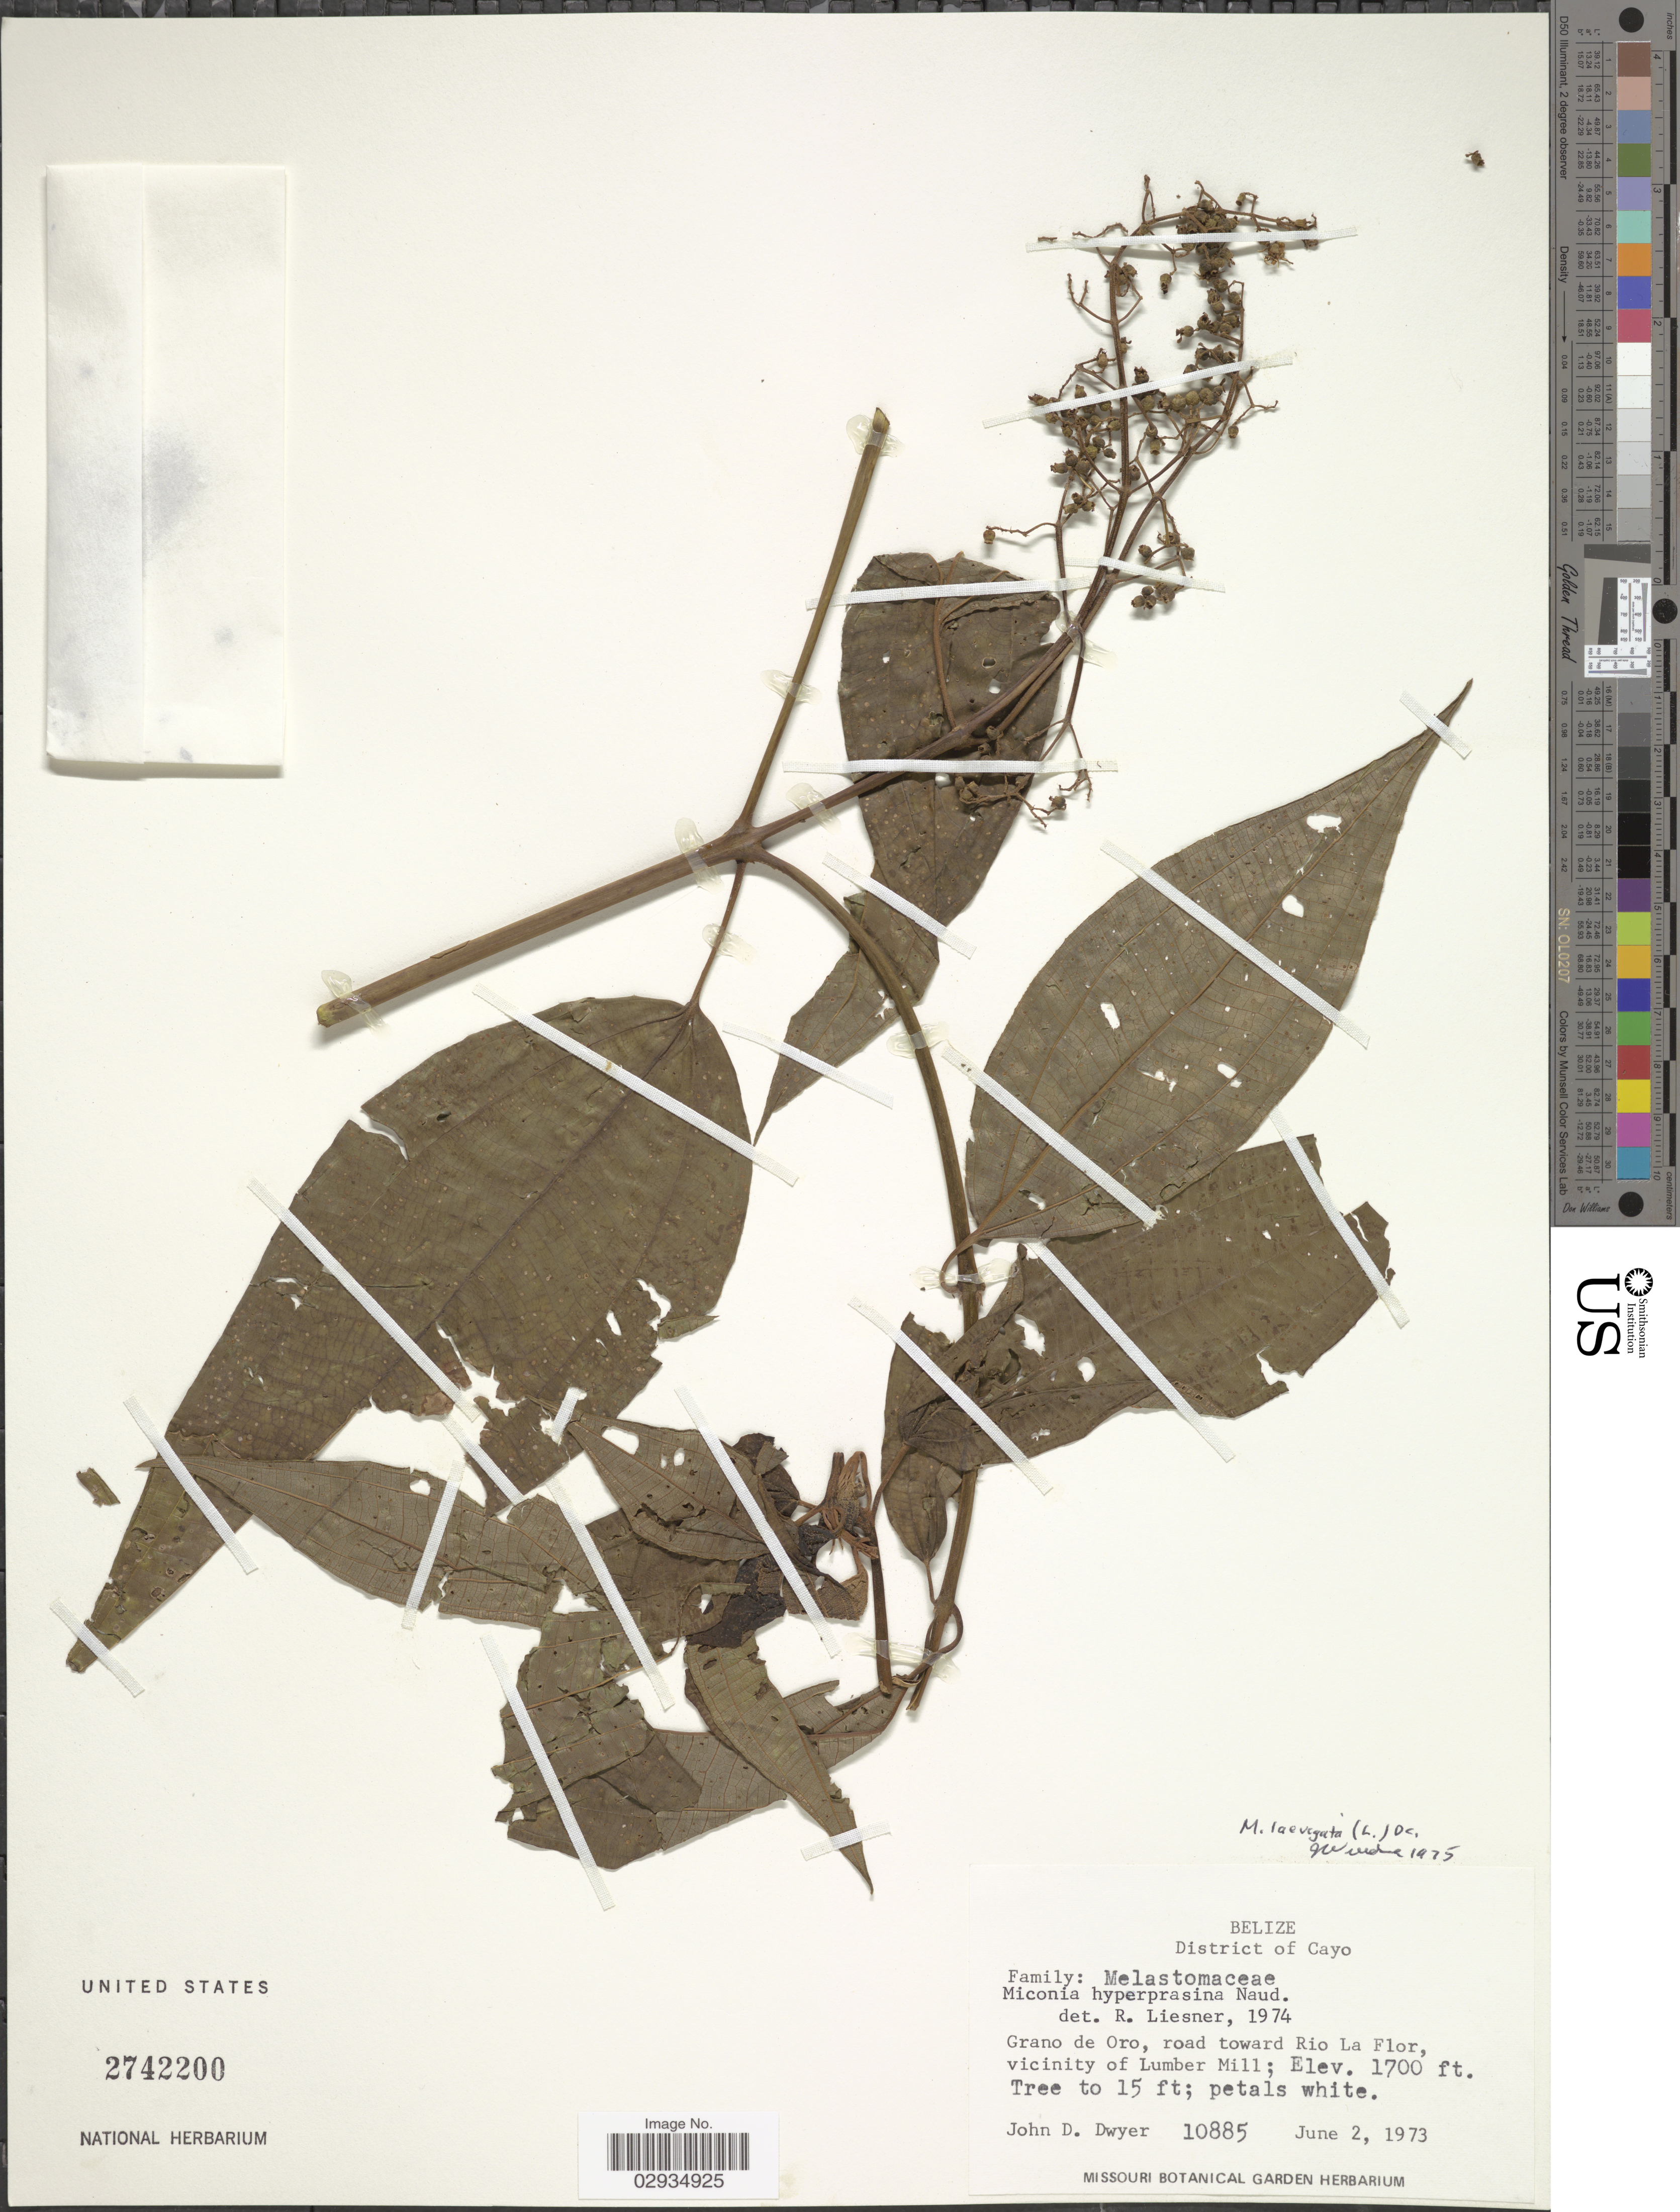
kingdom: Plantae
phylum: Tracheophyta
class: Magnoliopsida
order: Myrtales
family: Melastomataceae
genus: Miconia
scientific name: Miconia laevigata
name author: (L.) D. Don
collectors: J. D. Dwyer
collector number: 10885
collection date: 1973-06-02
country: Belize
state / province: Cayo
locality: District of Cayo. Grano de Oro, road toward Rio La Flor, vicinity of Lumber Mill.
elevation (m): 518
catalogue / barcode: US 2742200